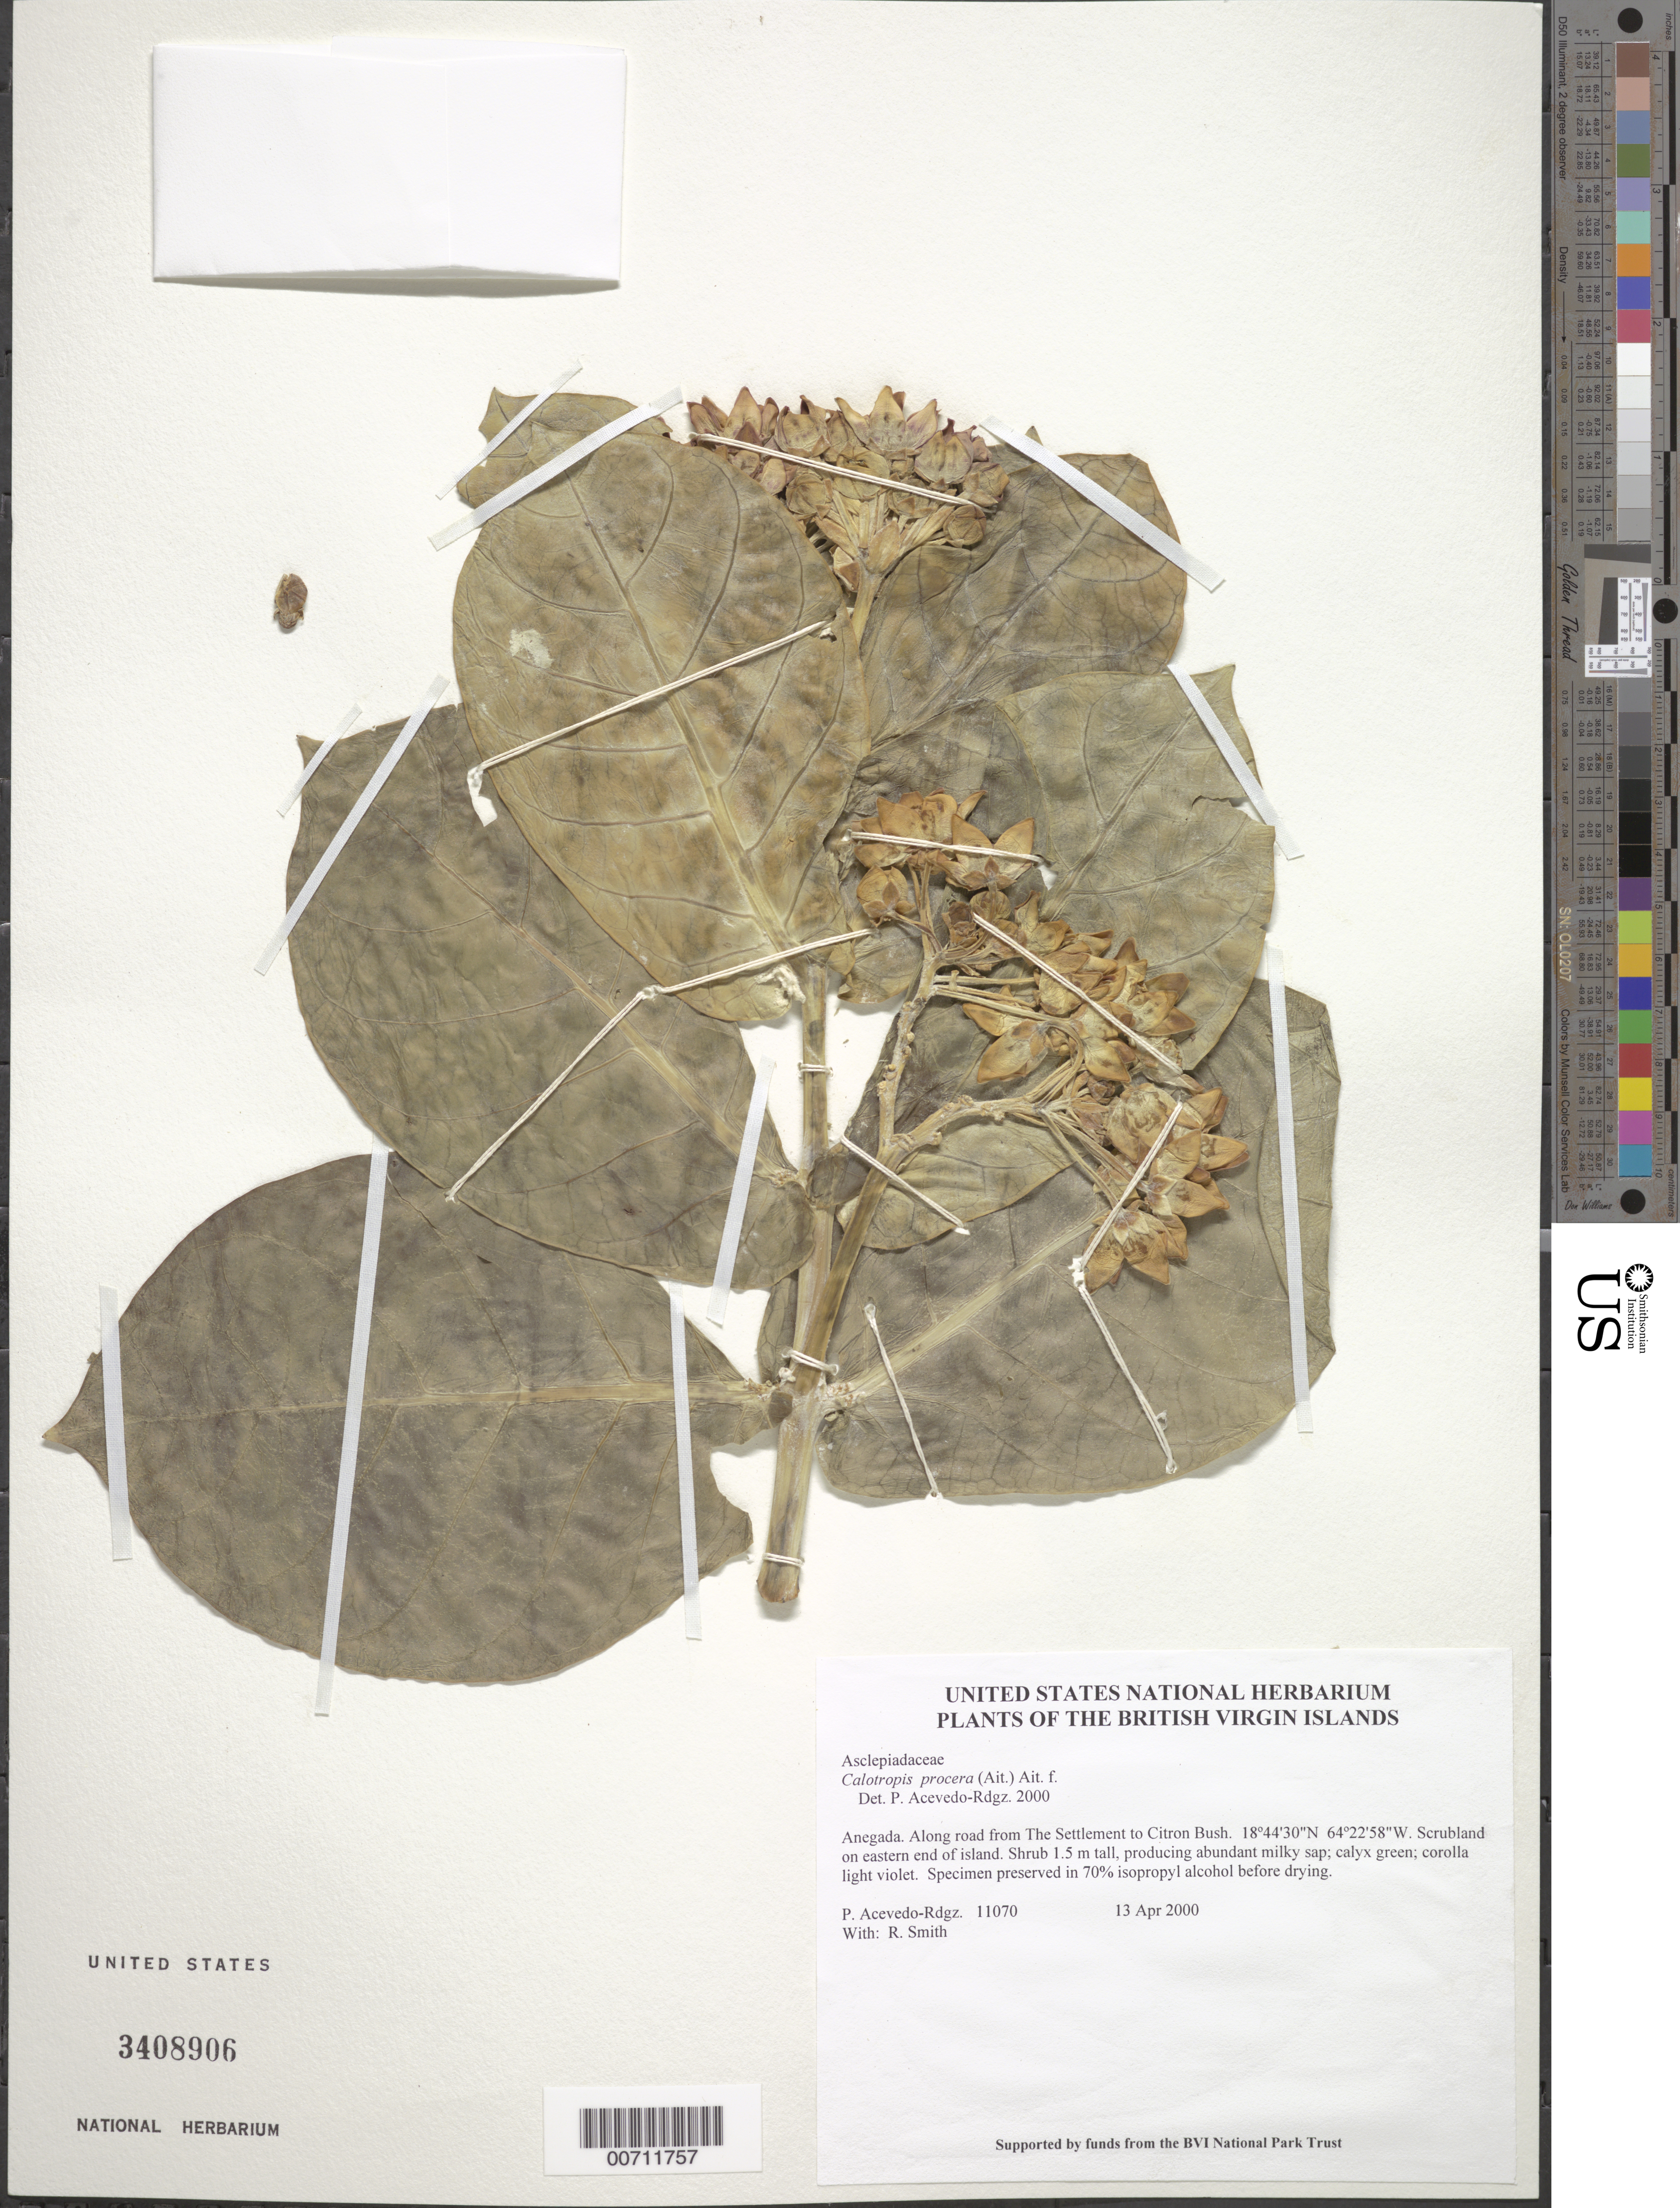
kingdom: Plantae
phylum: Tracheophyta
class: Magnoliopsida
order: Gentianales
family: Apocynaceae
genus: Calotropis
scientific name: Calotropis procera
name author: (Aiton) W.T. Aiton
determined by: Acevedo-Rodríguez, P., (BOT), Smithsonian Institution - National Museum of Natural History (UNITED STATES)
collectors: P. Acevedo-Rodr. & R. Smith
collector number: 11070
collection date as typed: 13 Apr 2000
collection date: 2000-04-13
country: British Virgin Islands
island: Anegada I.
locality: Along road from The Settlement to Citron Bush.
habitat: Scrubland on eastern end of island.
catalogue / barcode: US 3408906